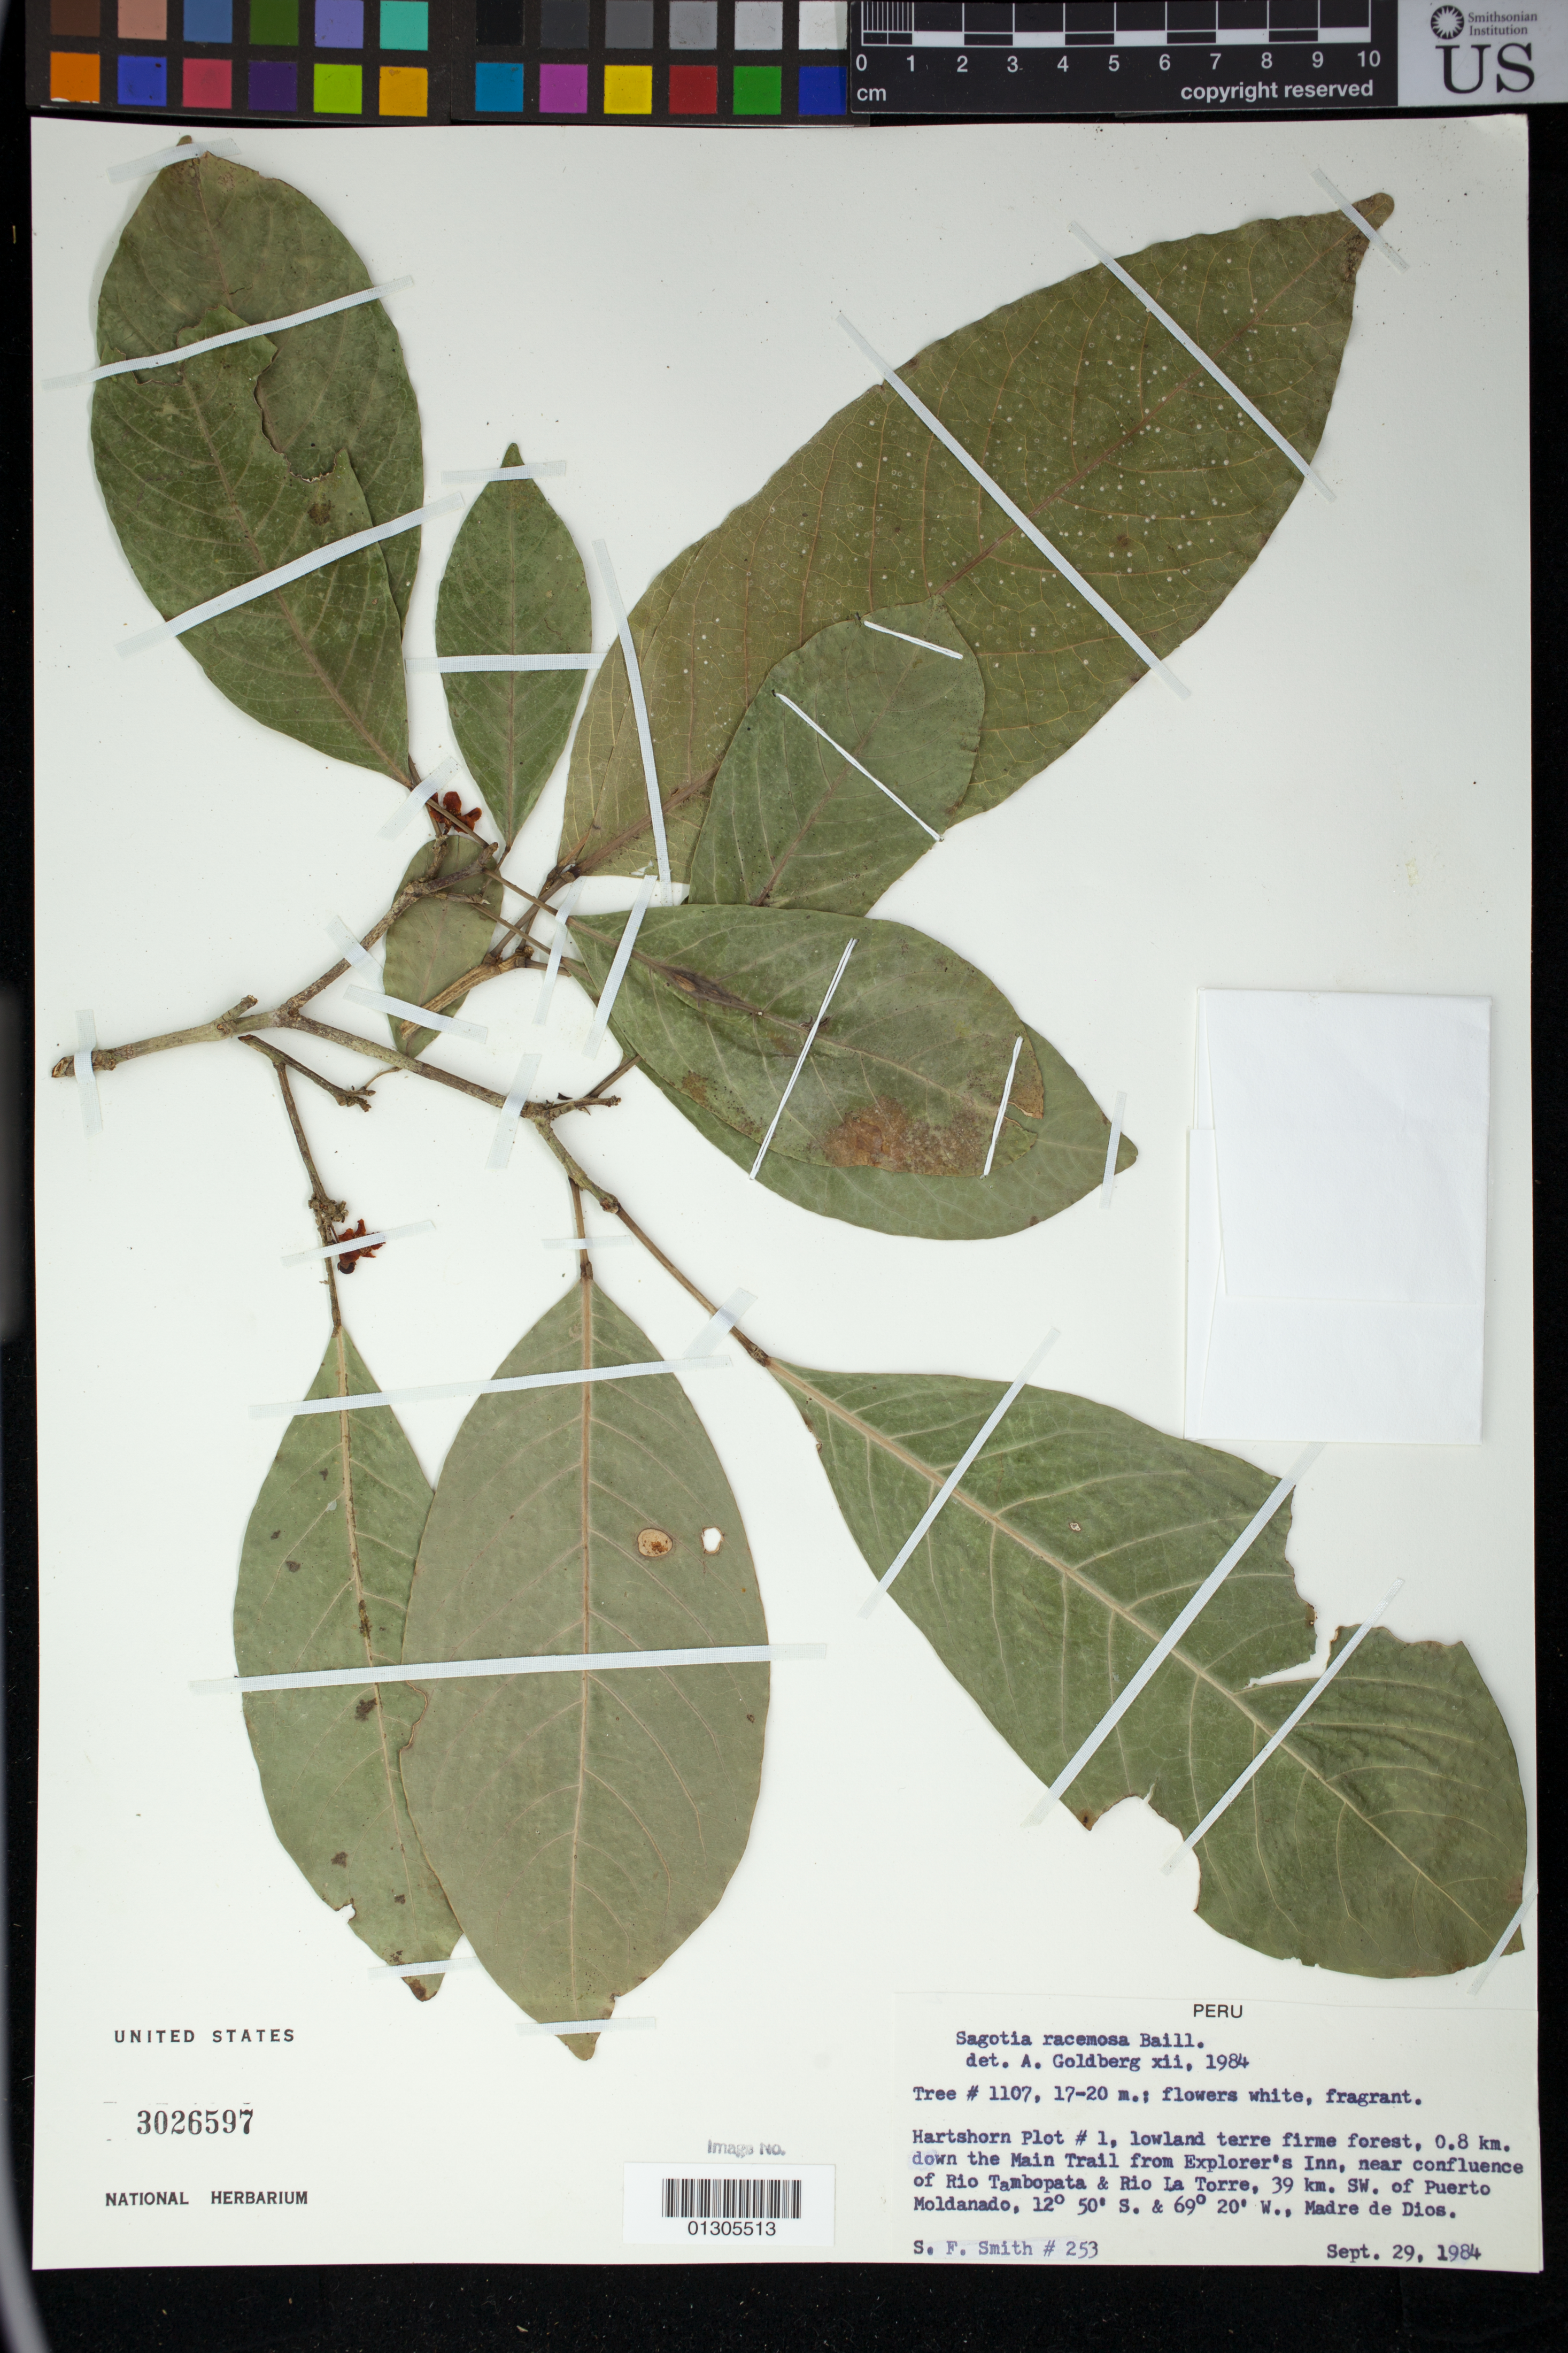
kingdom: Plantae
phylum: Tracheophyta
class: Magnoliopsida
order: Malpighiales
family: Euphorbiaceae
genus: Sagotia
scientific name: Sagotia racemosa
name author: Baill.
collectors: S.F. Smith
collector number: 253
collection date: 1984-09-29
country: Peru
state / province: Madre de Dios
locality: Hartshorn Plot #1, lowland terre firme forest, 0.8 km. down the Main Trail from Explorer's Inn, near confluence of Rio Tambopata & Rio La Torre, 39 km. SW. of Puerto Moldanado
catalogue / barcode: US 3026597